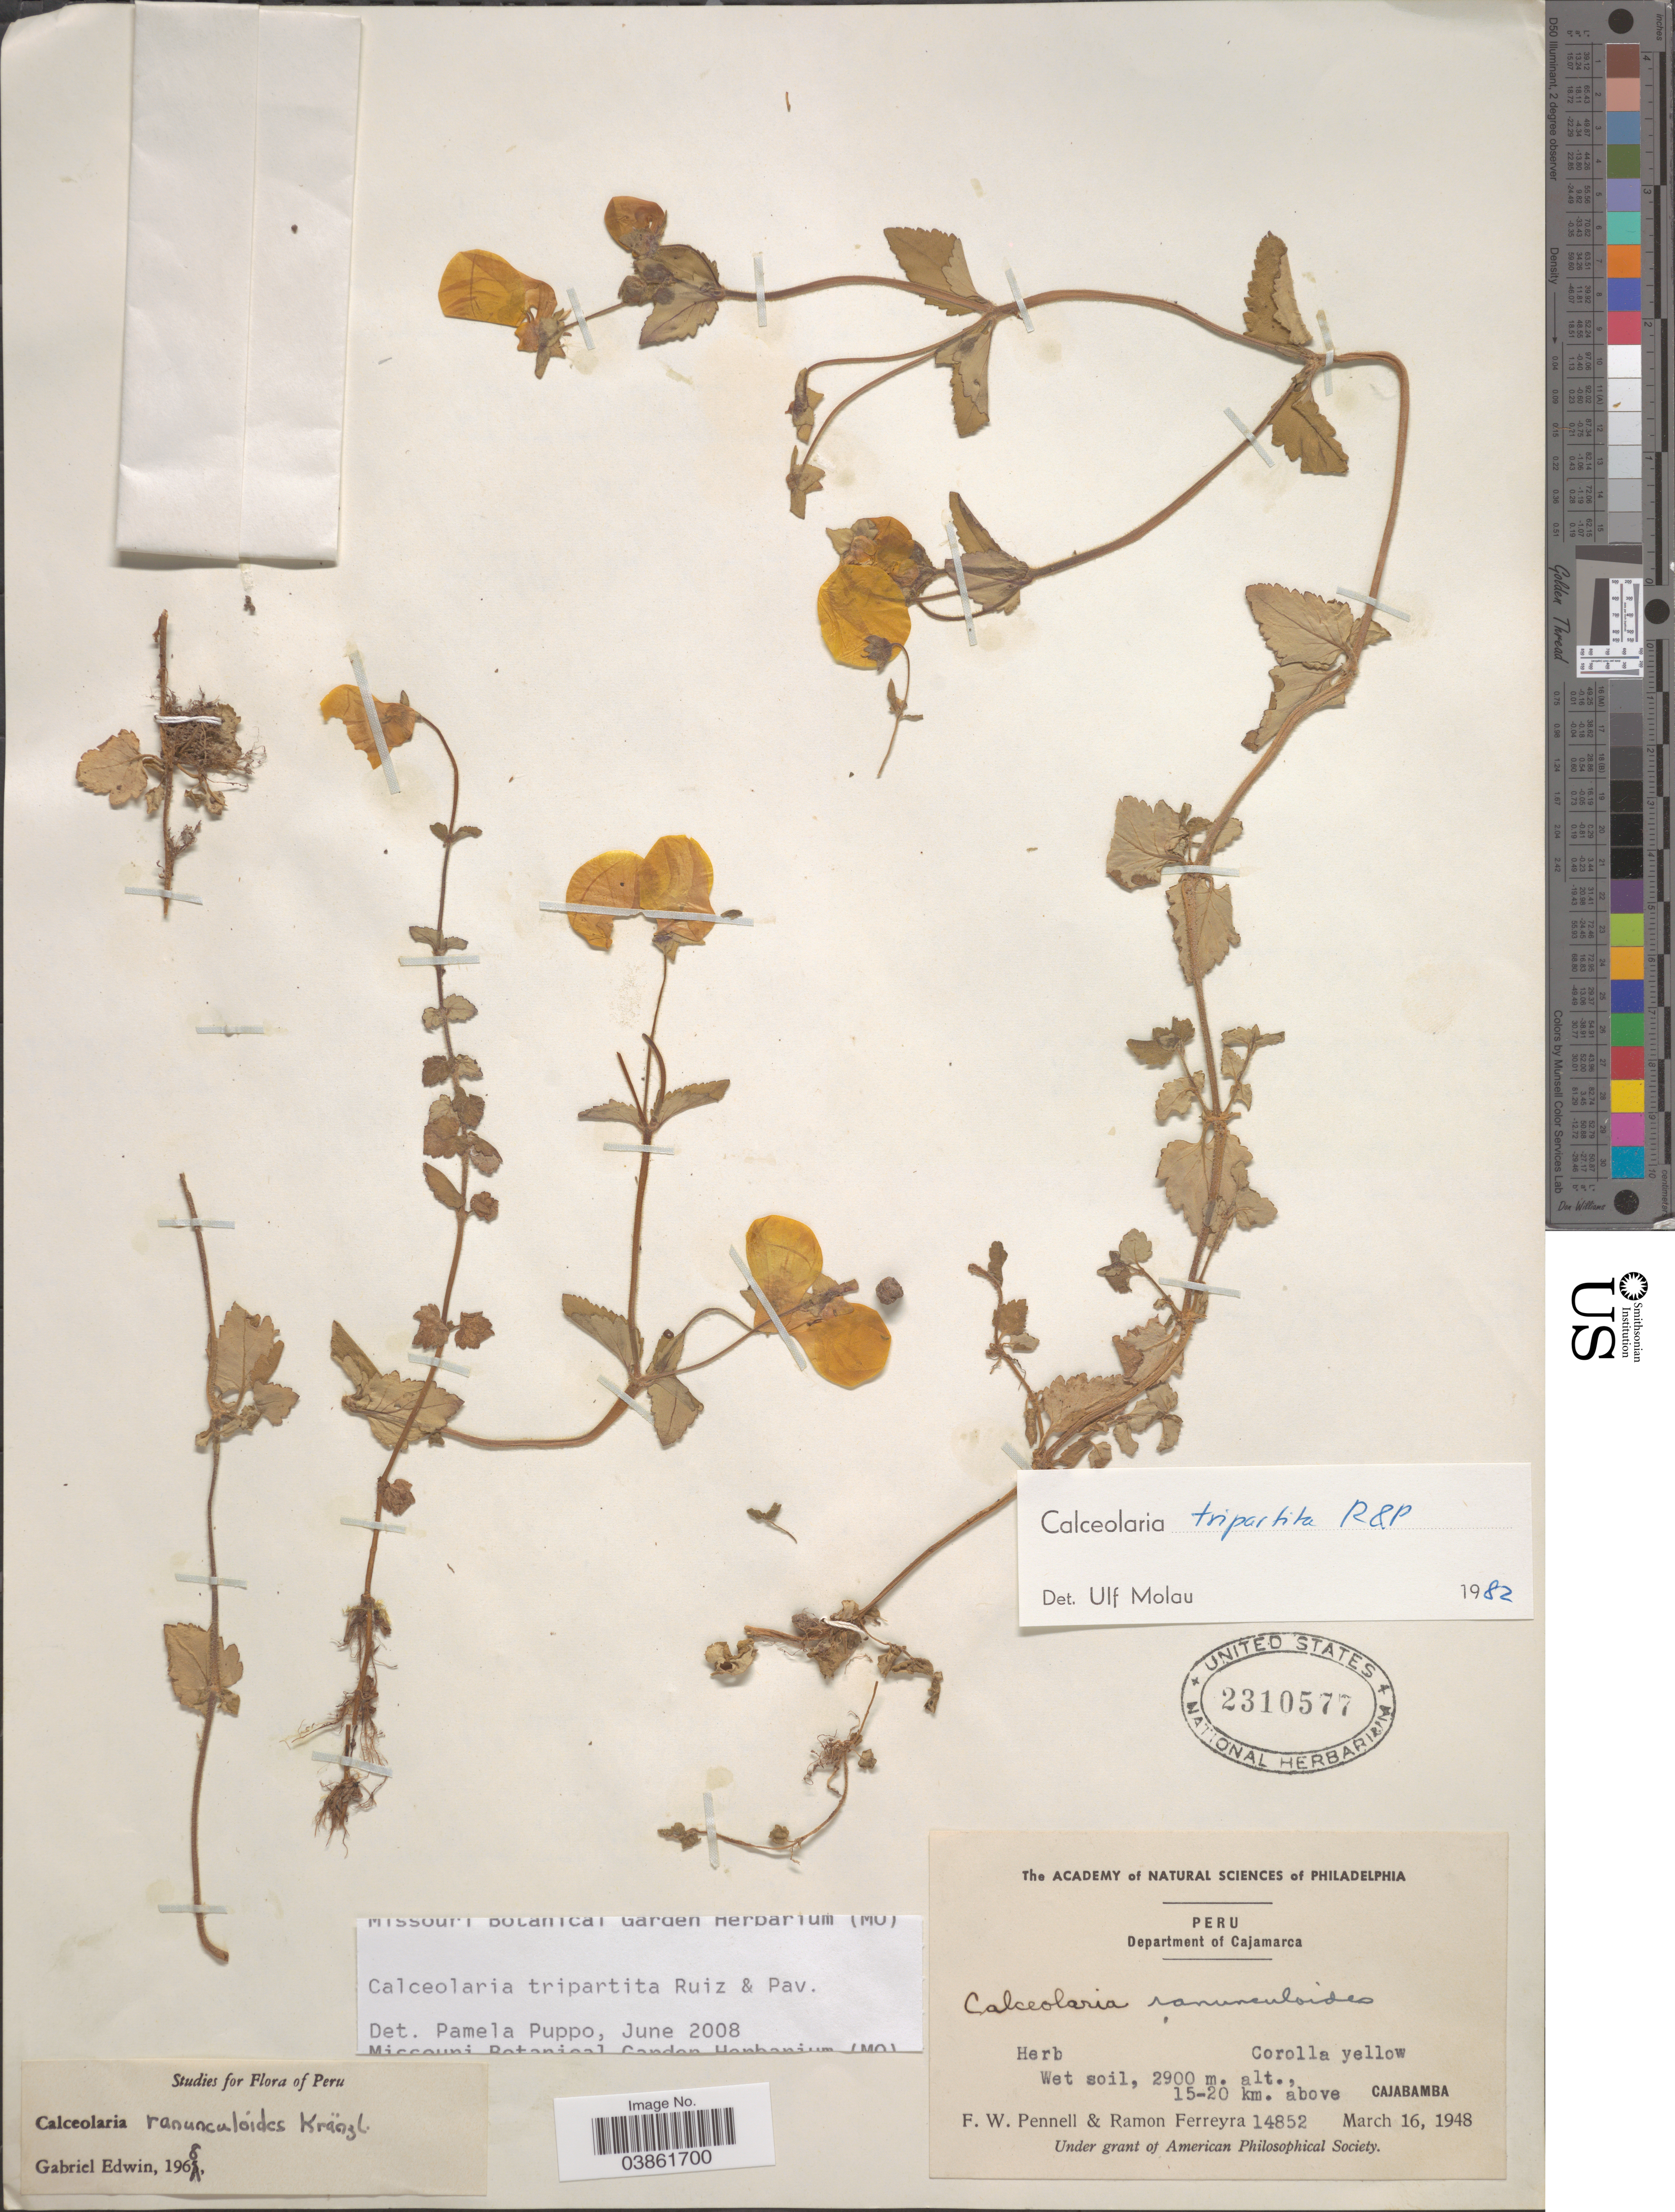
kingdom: Plantae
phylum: Tracheophyta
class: Magnoliopsida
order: Lamiales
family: Calceolariaceae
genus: Calceolaria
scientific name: Calceolaria tripartita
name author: Ruiz & Pav.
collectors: F. W. Pennell & R. A. Ferreyra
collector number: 14852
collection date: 1948-03-16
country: Peru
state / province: Cajamarca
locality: Department of Cajamarca. 15-20 km. above Cajabamba.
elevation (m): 2900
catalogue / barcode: US 2310577